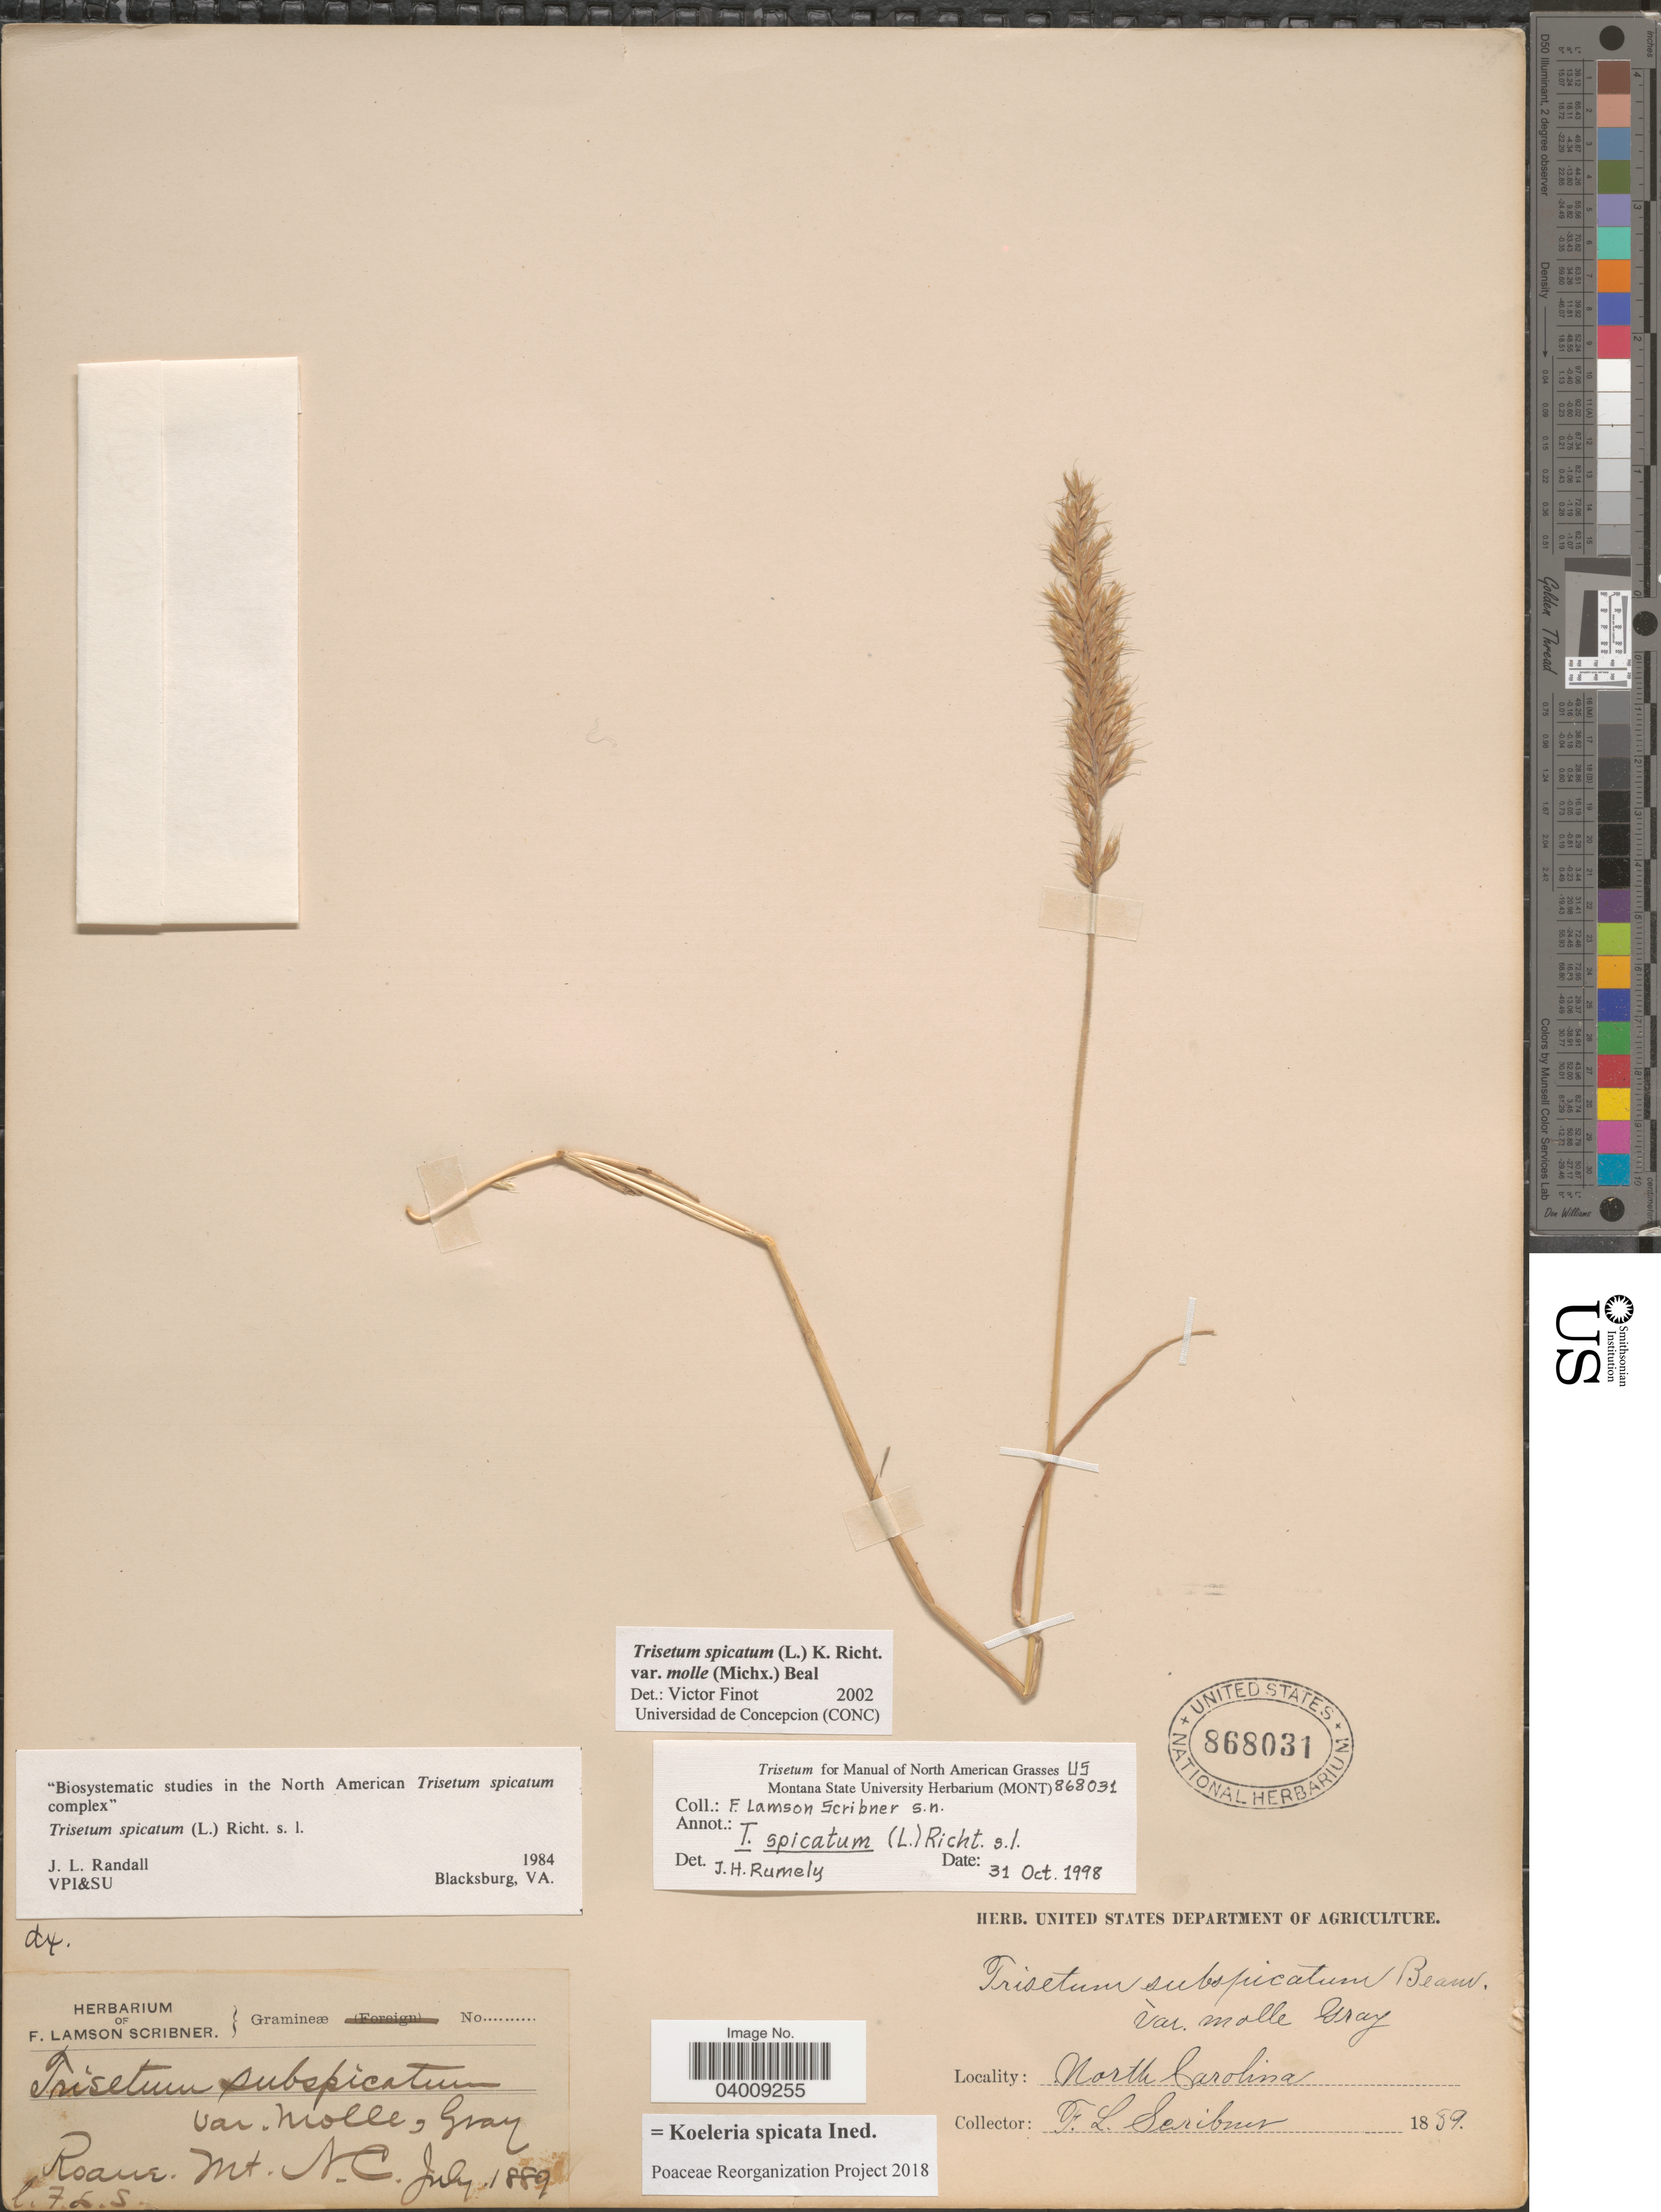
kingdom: Plantae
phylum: Tracheophyta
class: Liliopsida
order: Poales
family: Poaceae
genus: Koeleria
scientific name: Koeleria spicata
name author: (L.) Barberá et al.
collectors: F. L. Scribner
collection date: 1889-07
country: United States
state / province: North Carolina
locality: Roane Mt.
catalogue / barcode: US 868031